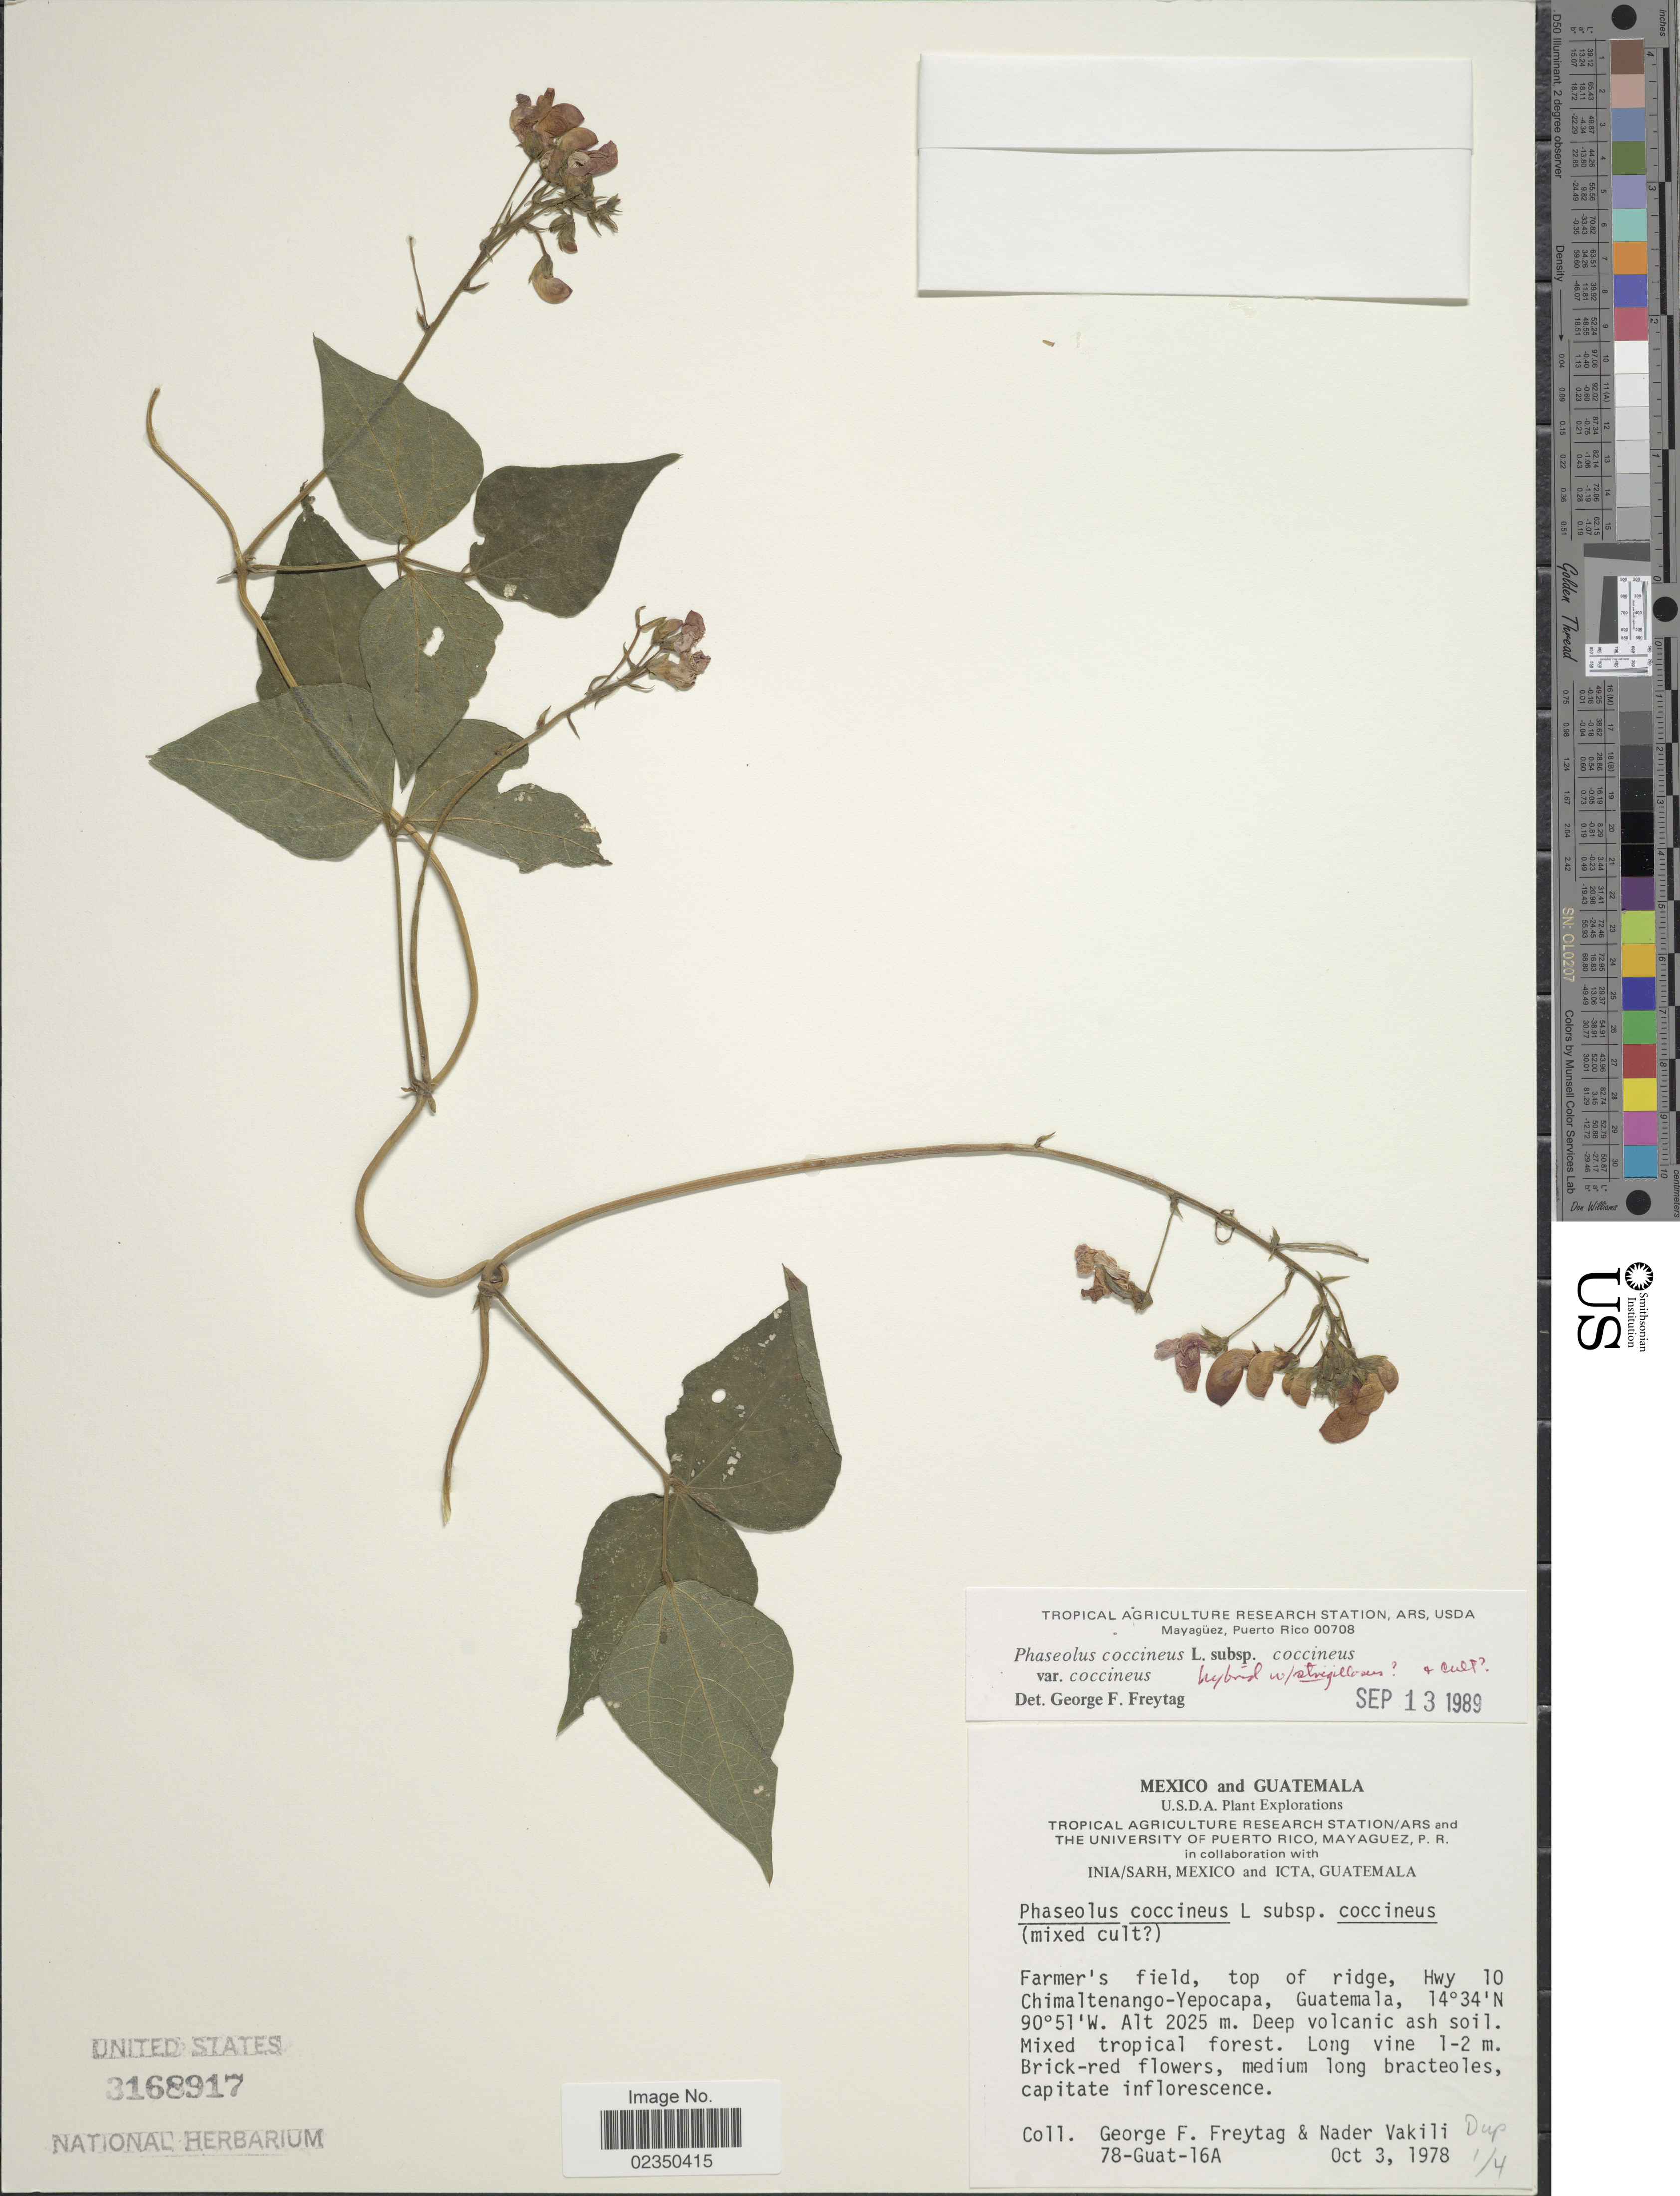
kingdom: Plantae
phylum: Tracheophyta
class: Magnoliopsida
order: Fabales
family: Fabaceae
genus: Phaseolus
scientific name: Phaseolus coccineus var. coccineus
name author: L.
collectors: G. F. Freytag & N. Vakili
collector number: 78-Guat-16A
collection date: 1978-10-03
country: Guatemala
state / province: Chimaltenango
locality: Farmer's field, top of ridge, Hwy 10 Chimaltenango-Yepocapa.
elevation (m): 2025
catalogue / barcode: US 3168917